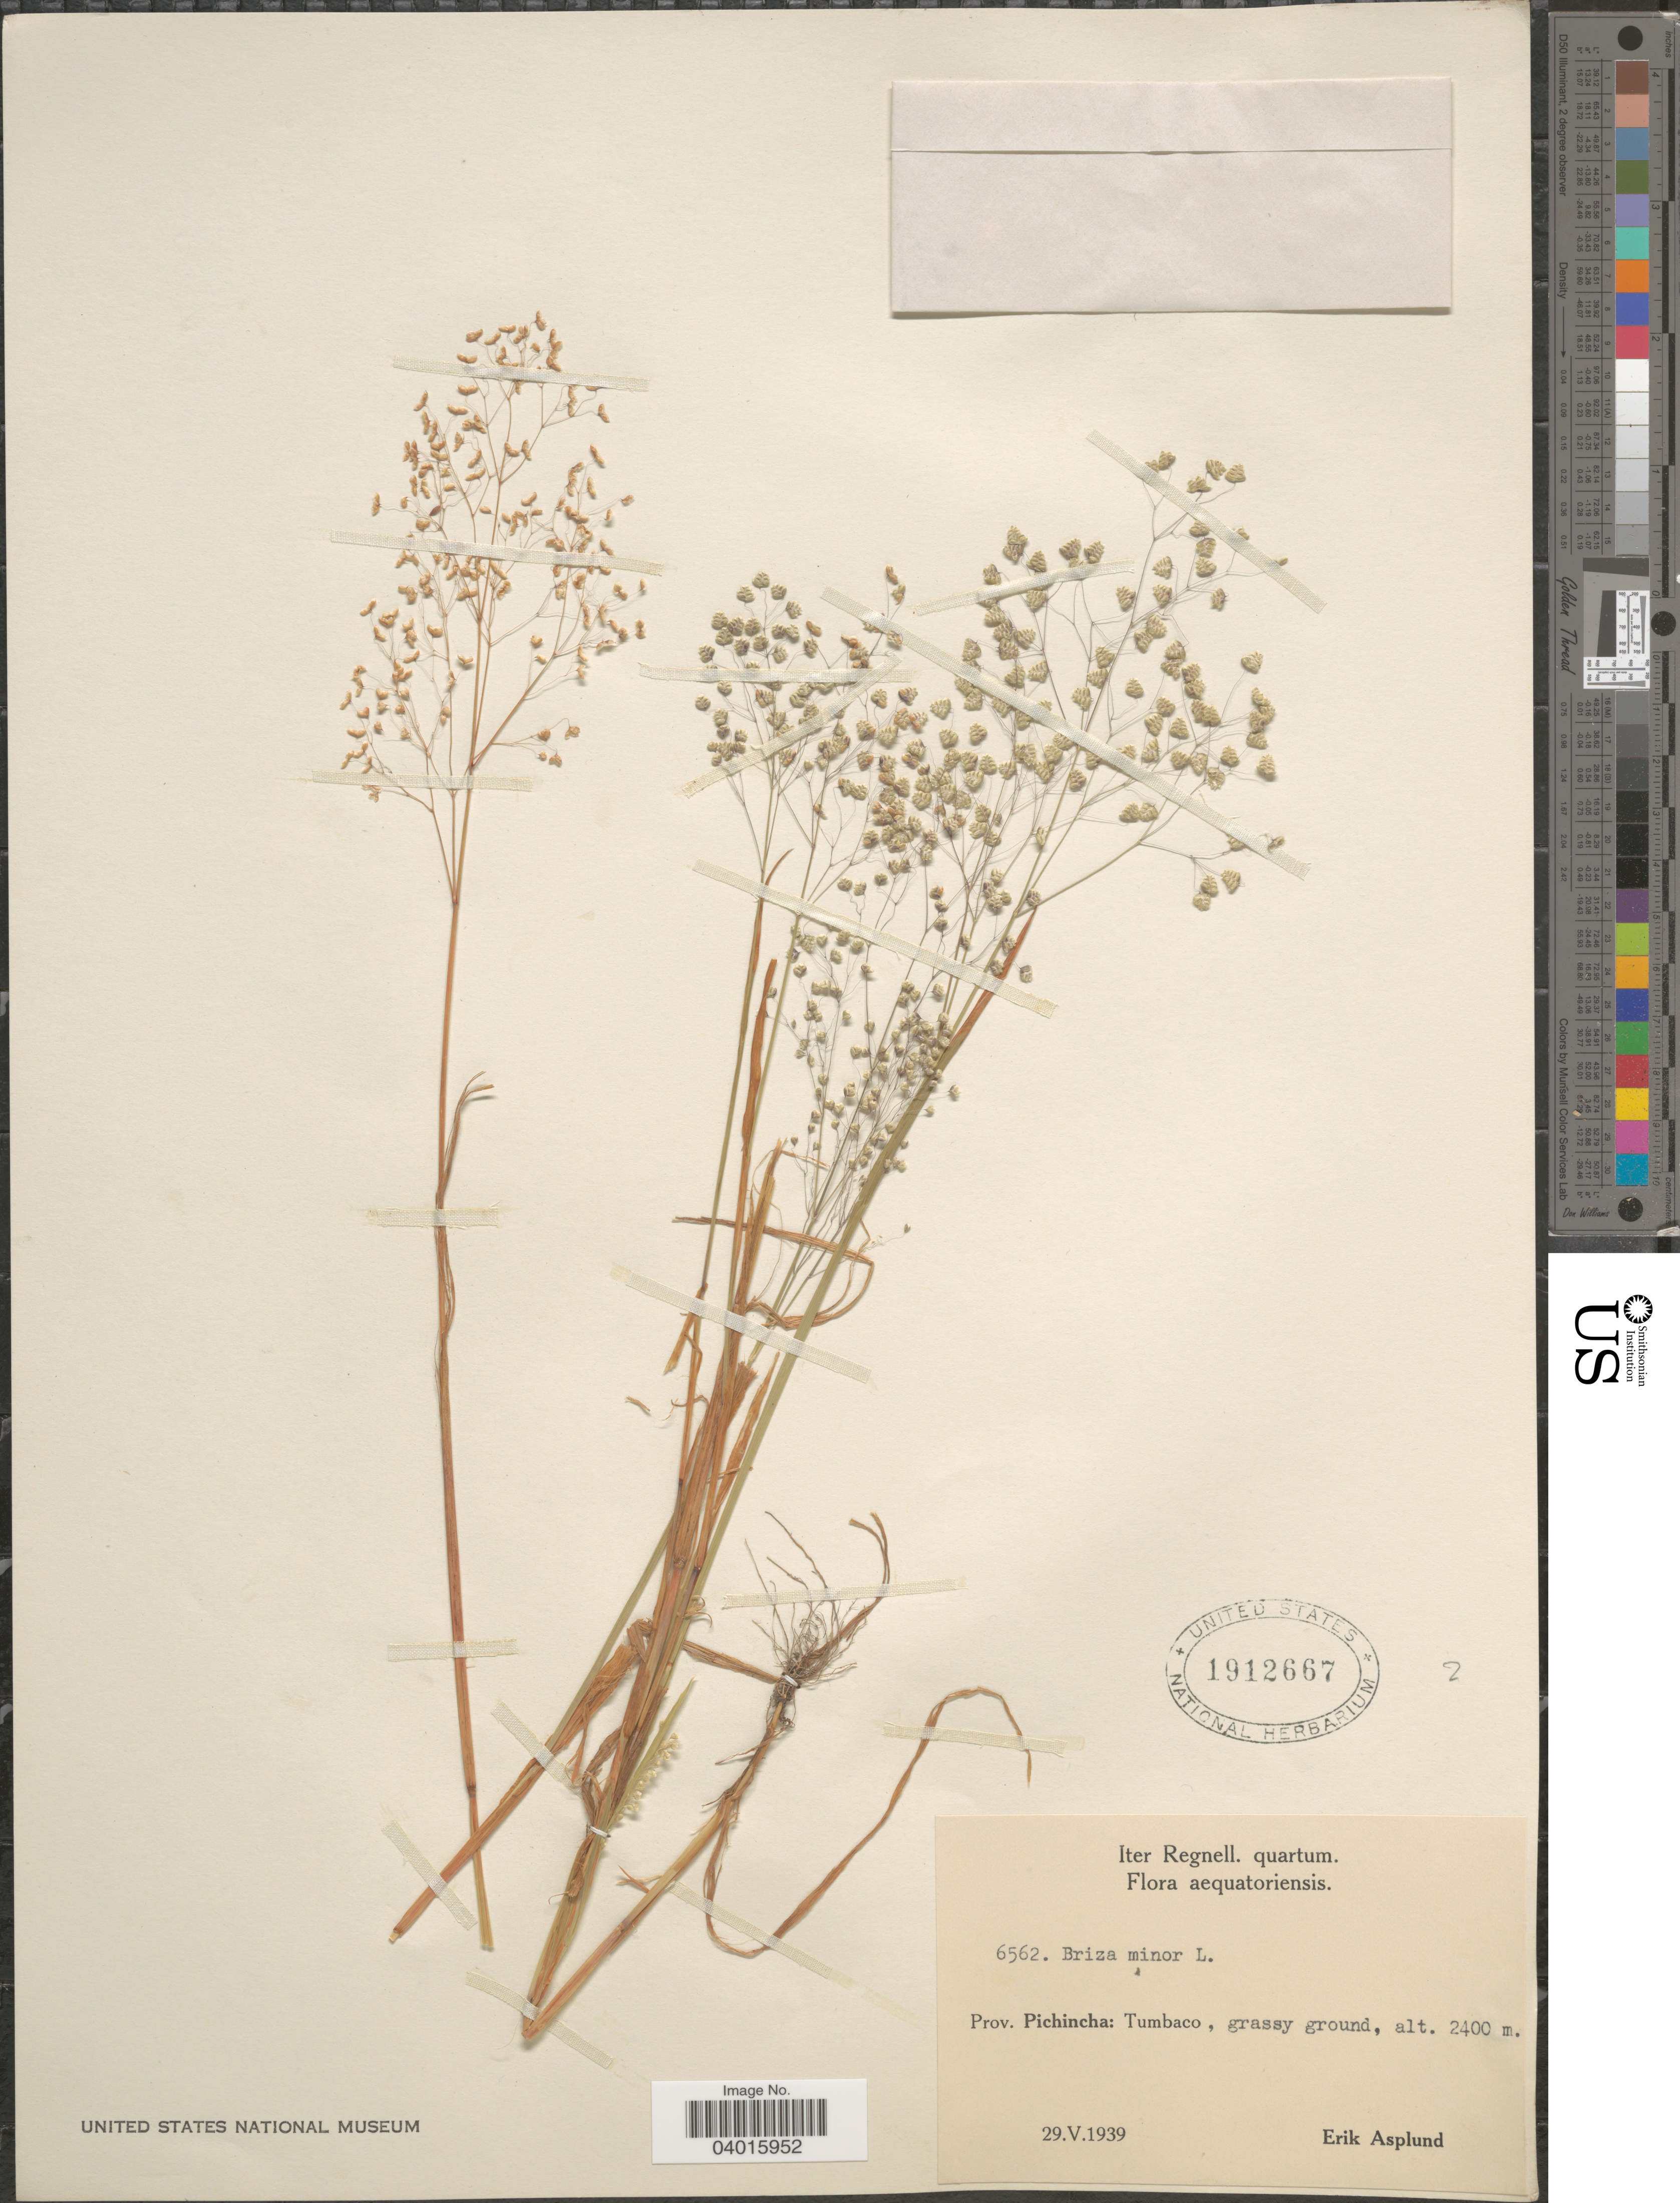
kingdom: Plantae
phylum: Tracheophyta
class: Liliopsida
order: Poales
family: Poaceae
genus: Briza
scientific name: Briza minor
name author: L.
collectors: E. Asplund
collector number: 6562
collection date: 1939-05-29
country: Ecuador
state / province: Pichincha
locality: Aequatoriensis. Tumbaco.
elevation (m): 2400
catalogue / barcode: US 1912667